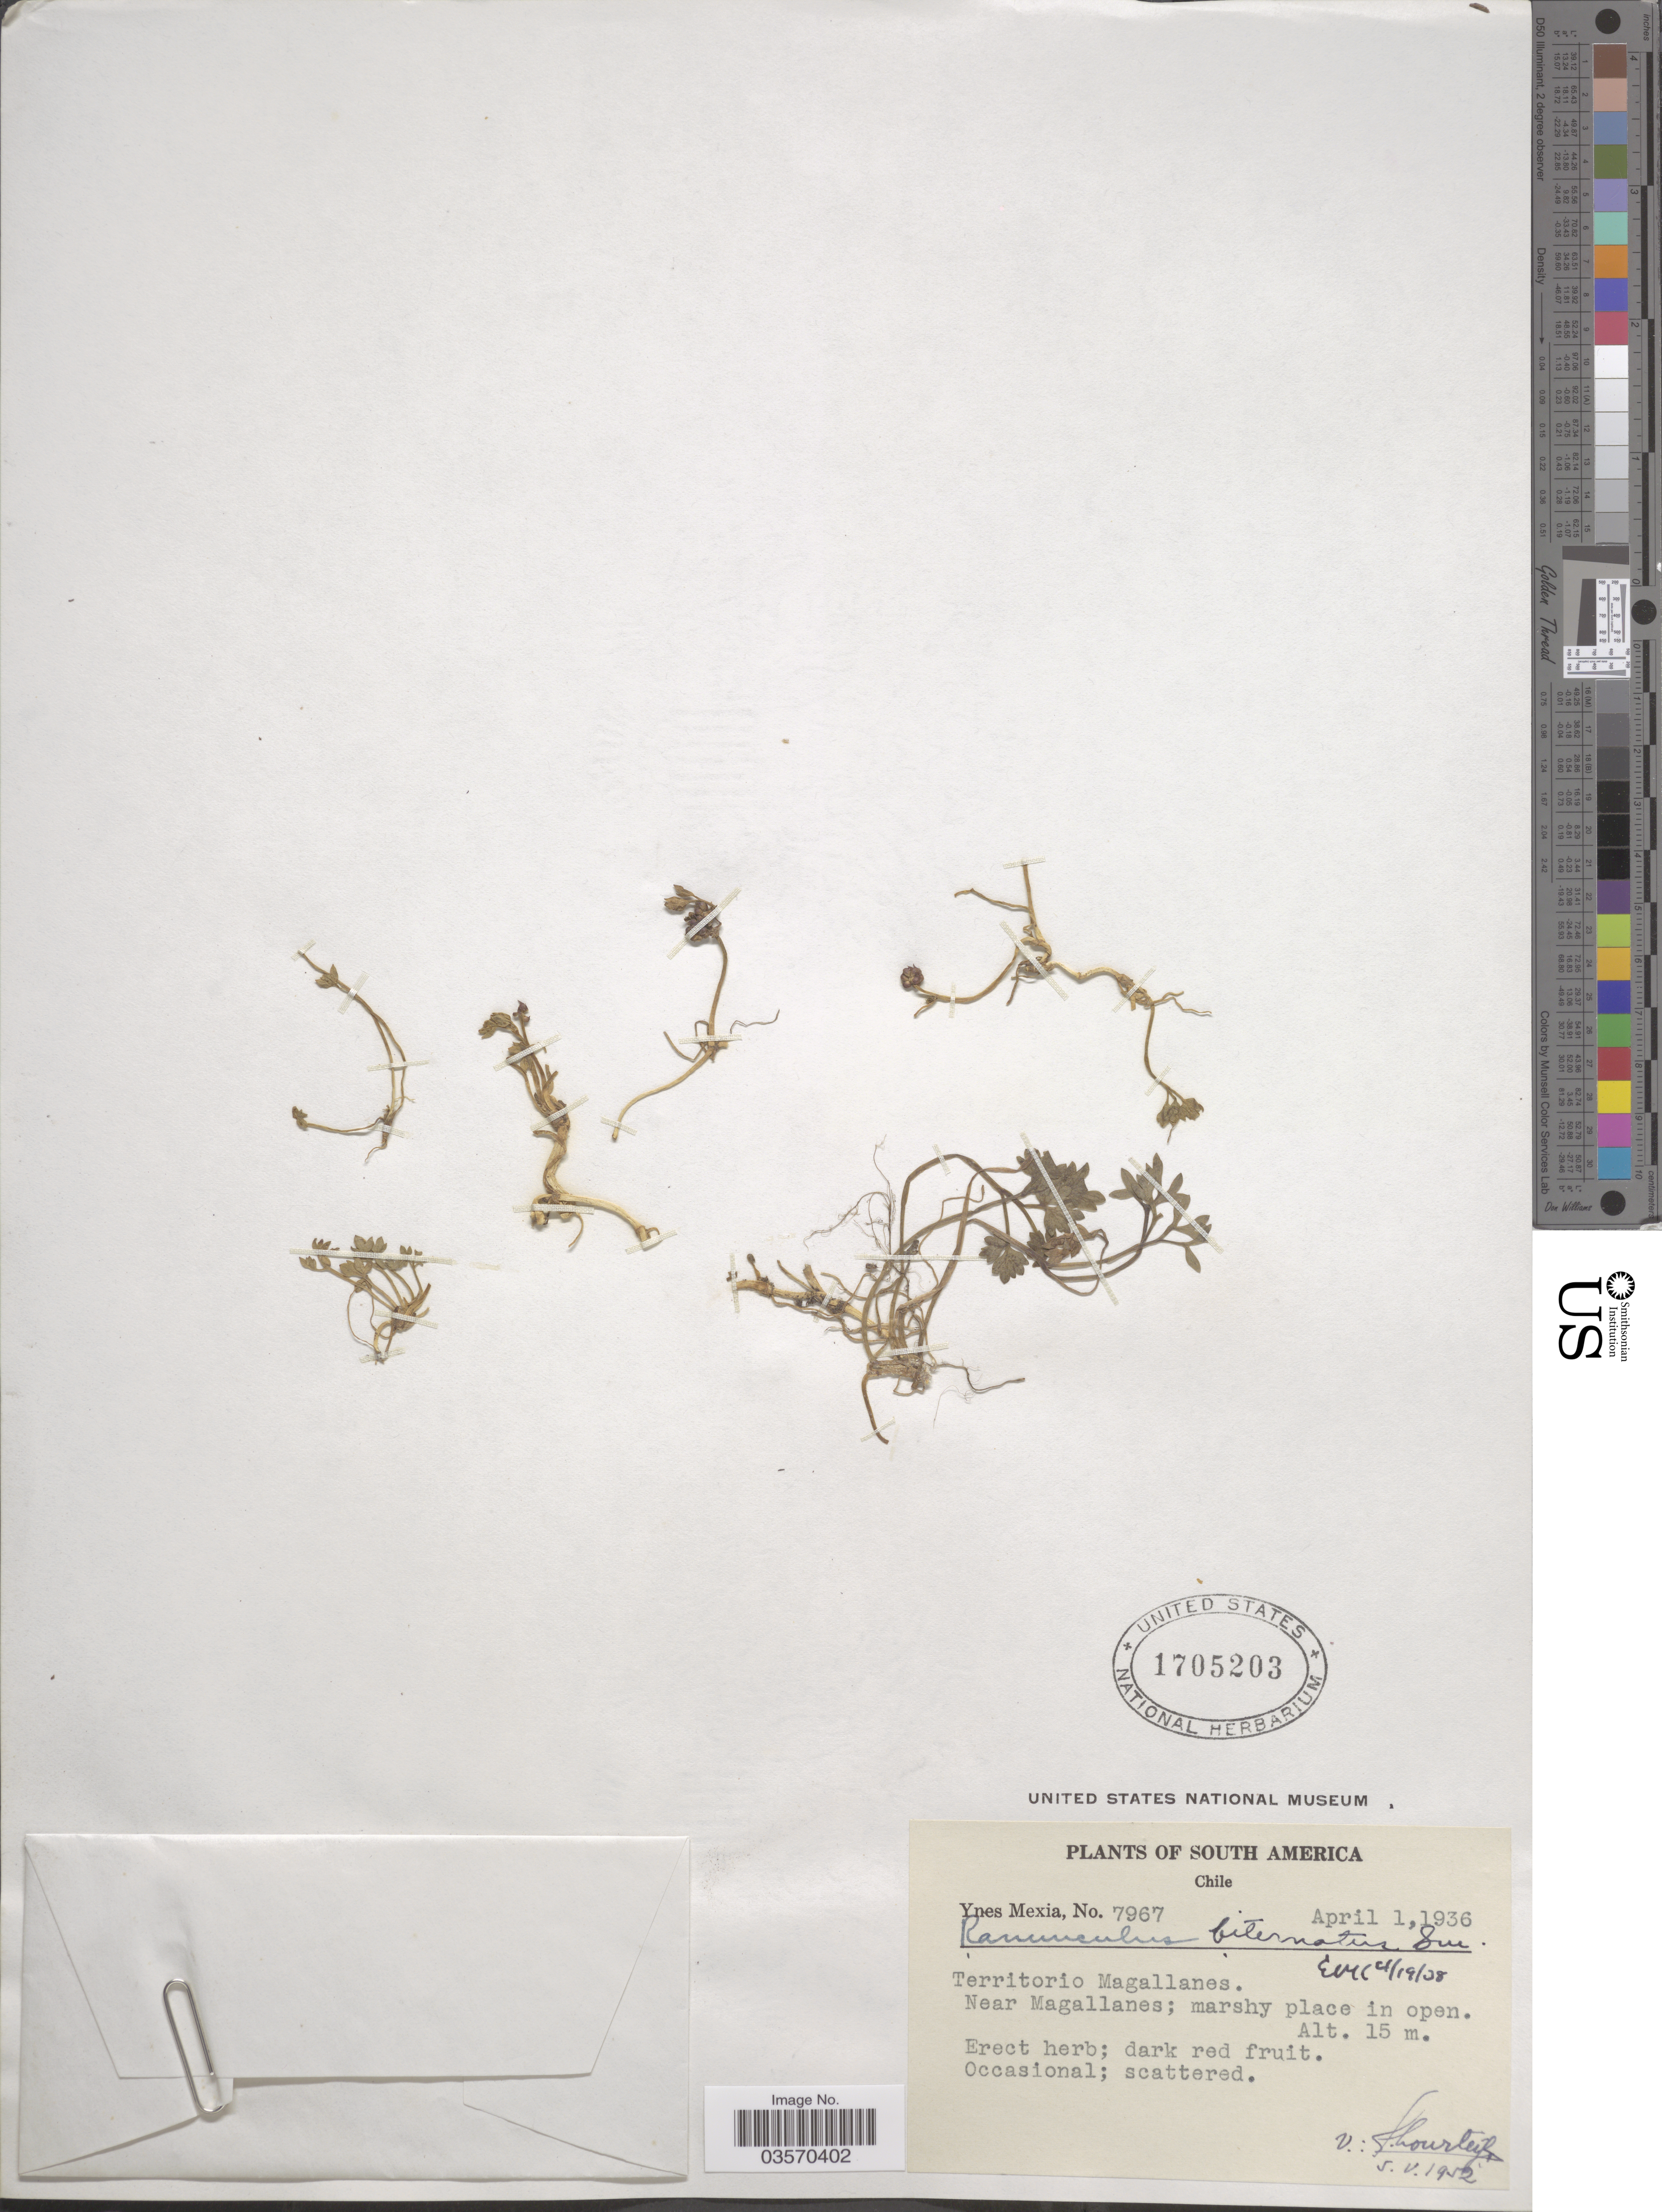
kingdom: Plantae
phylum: Tracheophyta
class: Magnoliopsida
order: Ranunculales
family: Ranunculaceae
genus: Ranunculus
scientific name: Ranunculus biternatus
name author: Sm.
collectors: Y. Mexia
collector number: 7967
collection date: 1936-04-01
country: Chile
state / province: Magallanes y de la Antártica Chilena (XII)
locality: Territorio Magallanes. Near Magallanes.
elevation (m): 15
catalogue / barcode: US 1705203